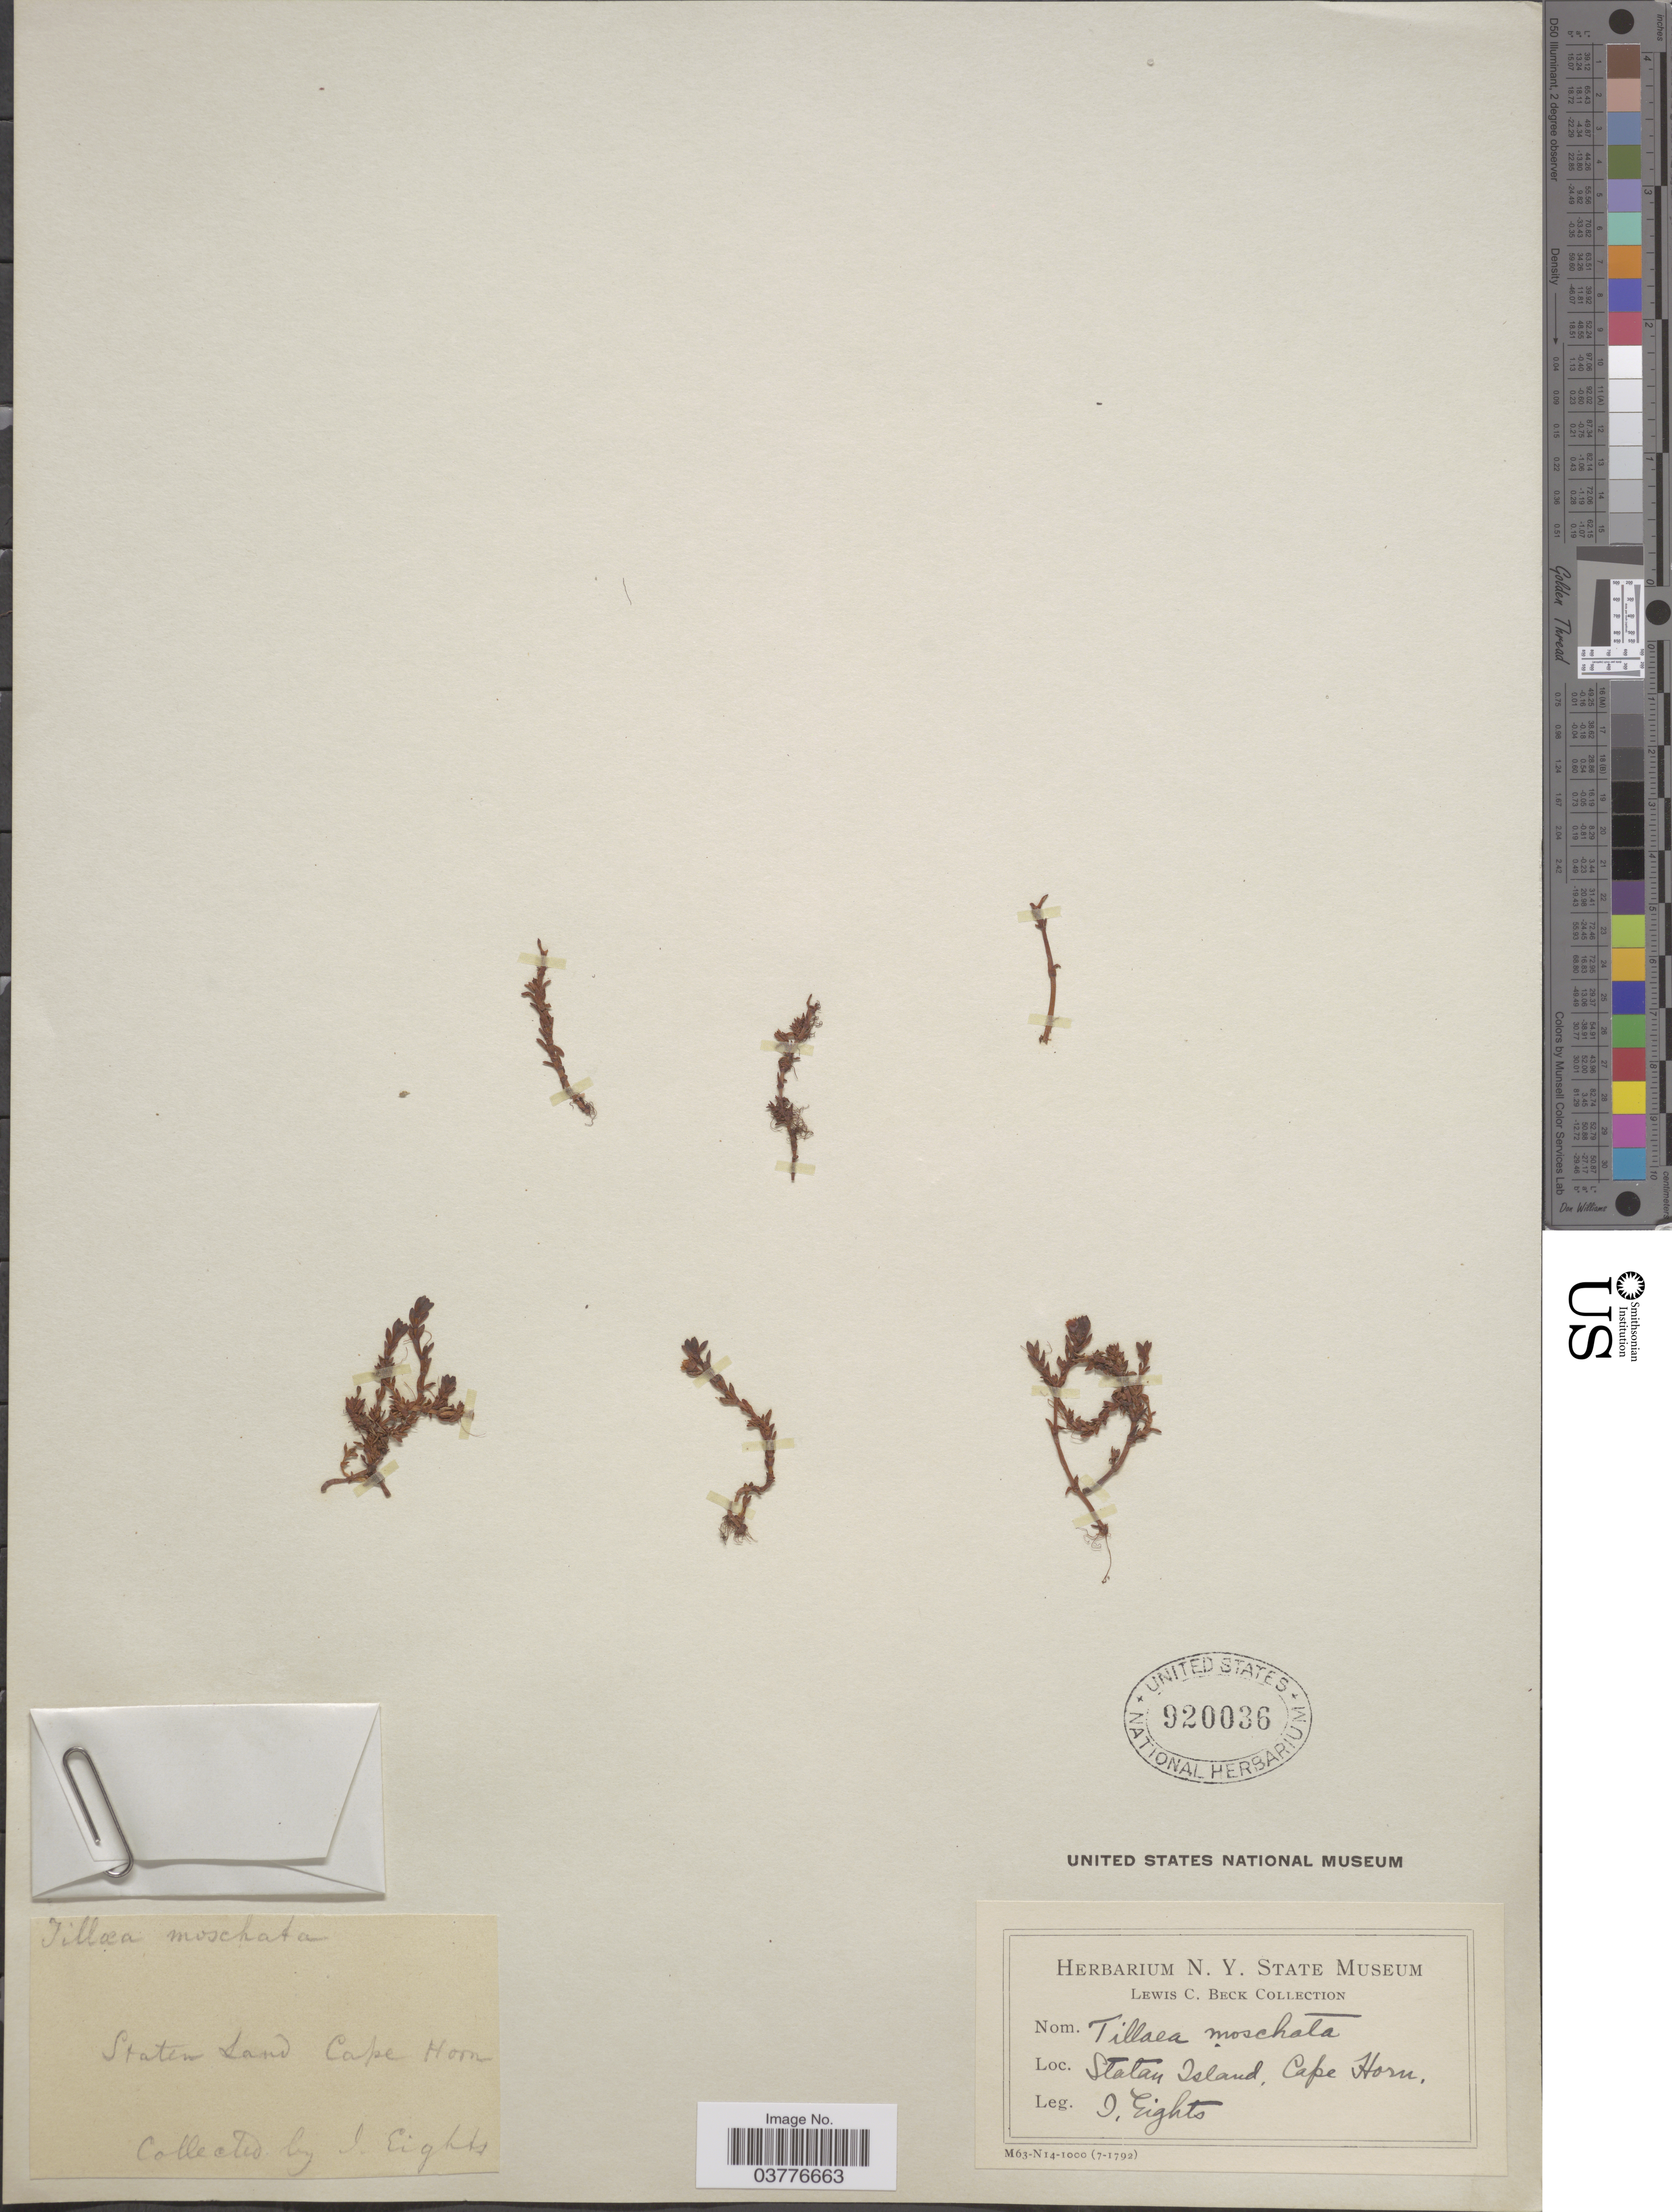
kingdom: Plantae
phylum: Tracheophyta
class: Magnoliopsida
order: Saxifragales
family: Crassulaceae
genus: Crassula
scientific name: Crassula moschata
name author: G. Forst.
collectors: I. Eights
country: United States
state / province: New York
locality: Staten Island. Cape Horn.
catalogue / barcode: US 920036